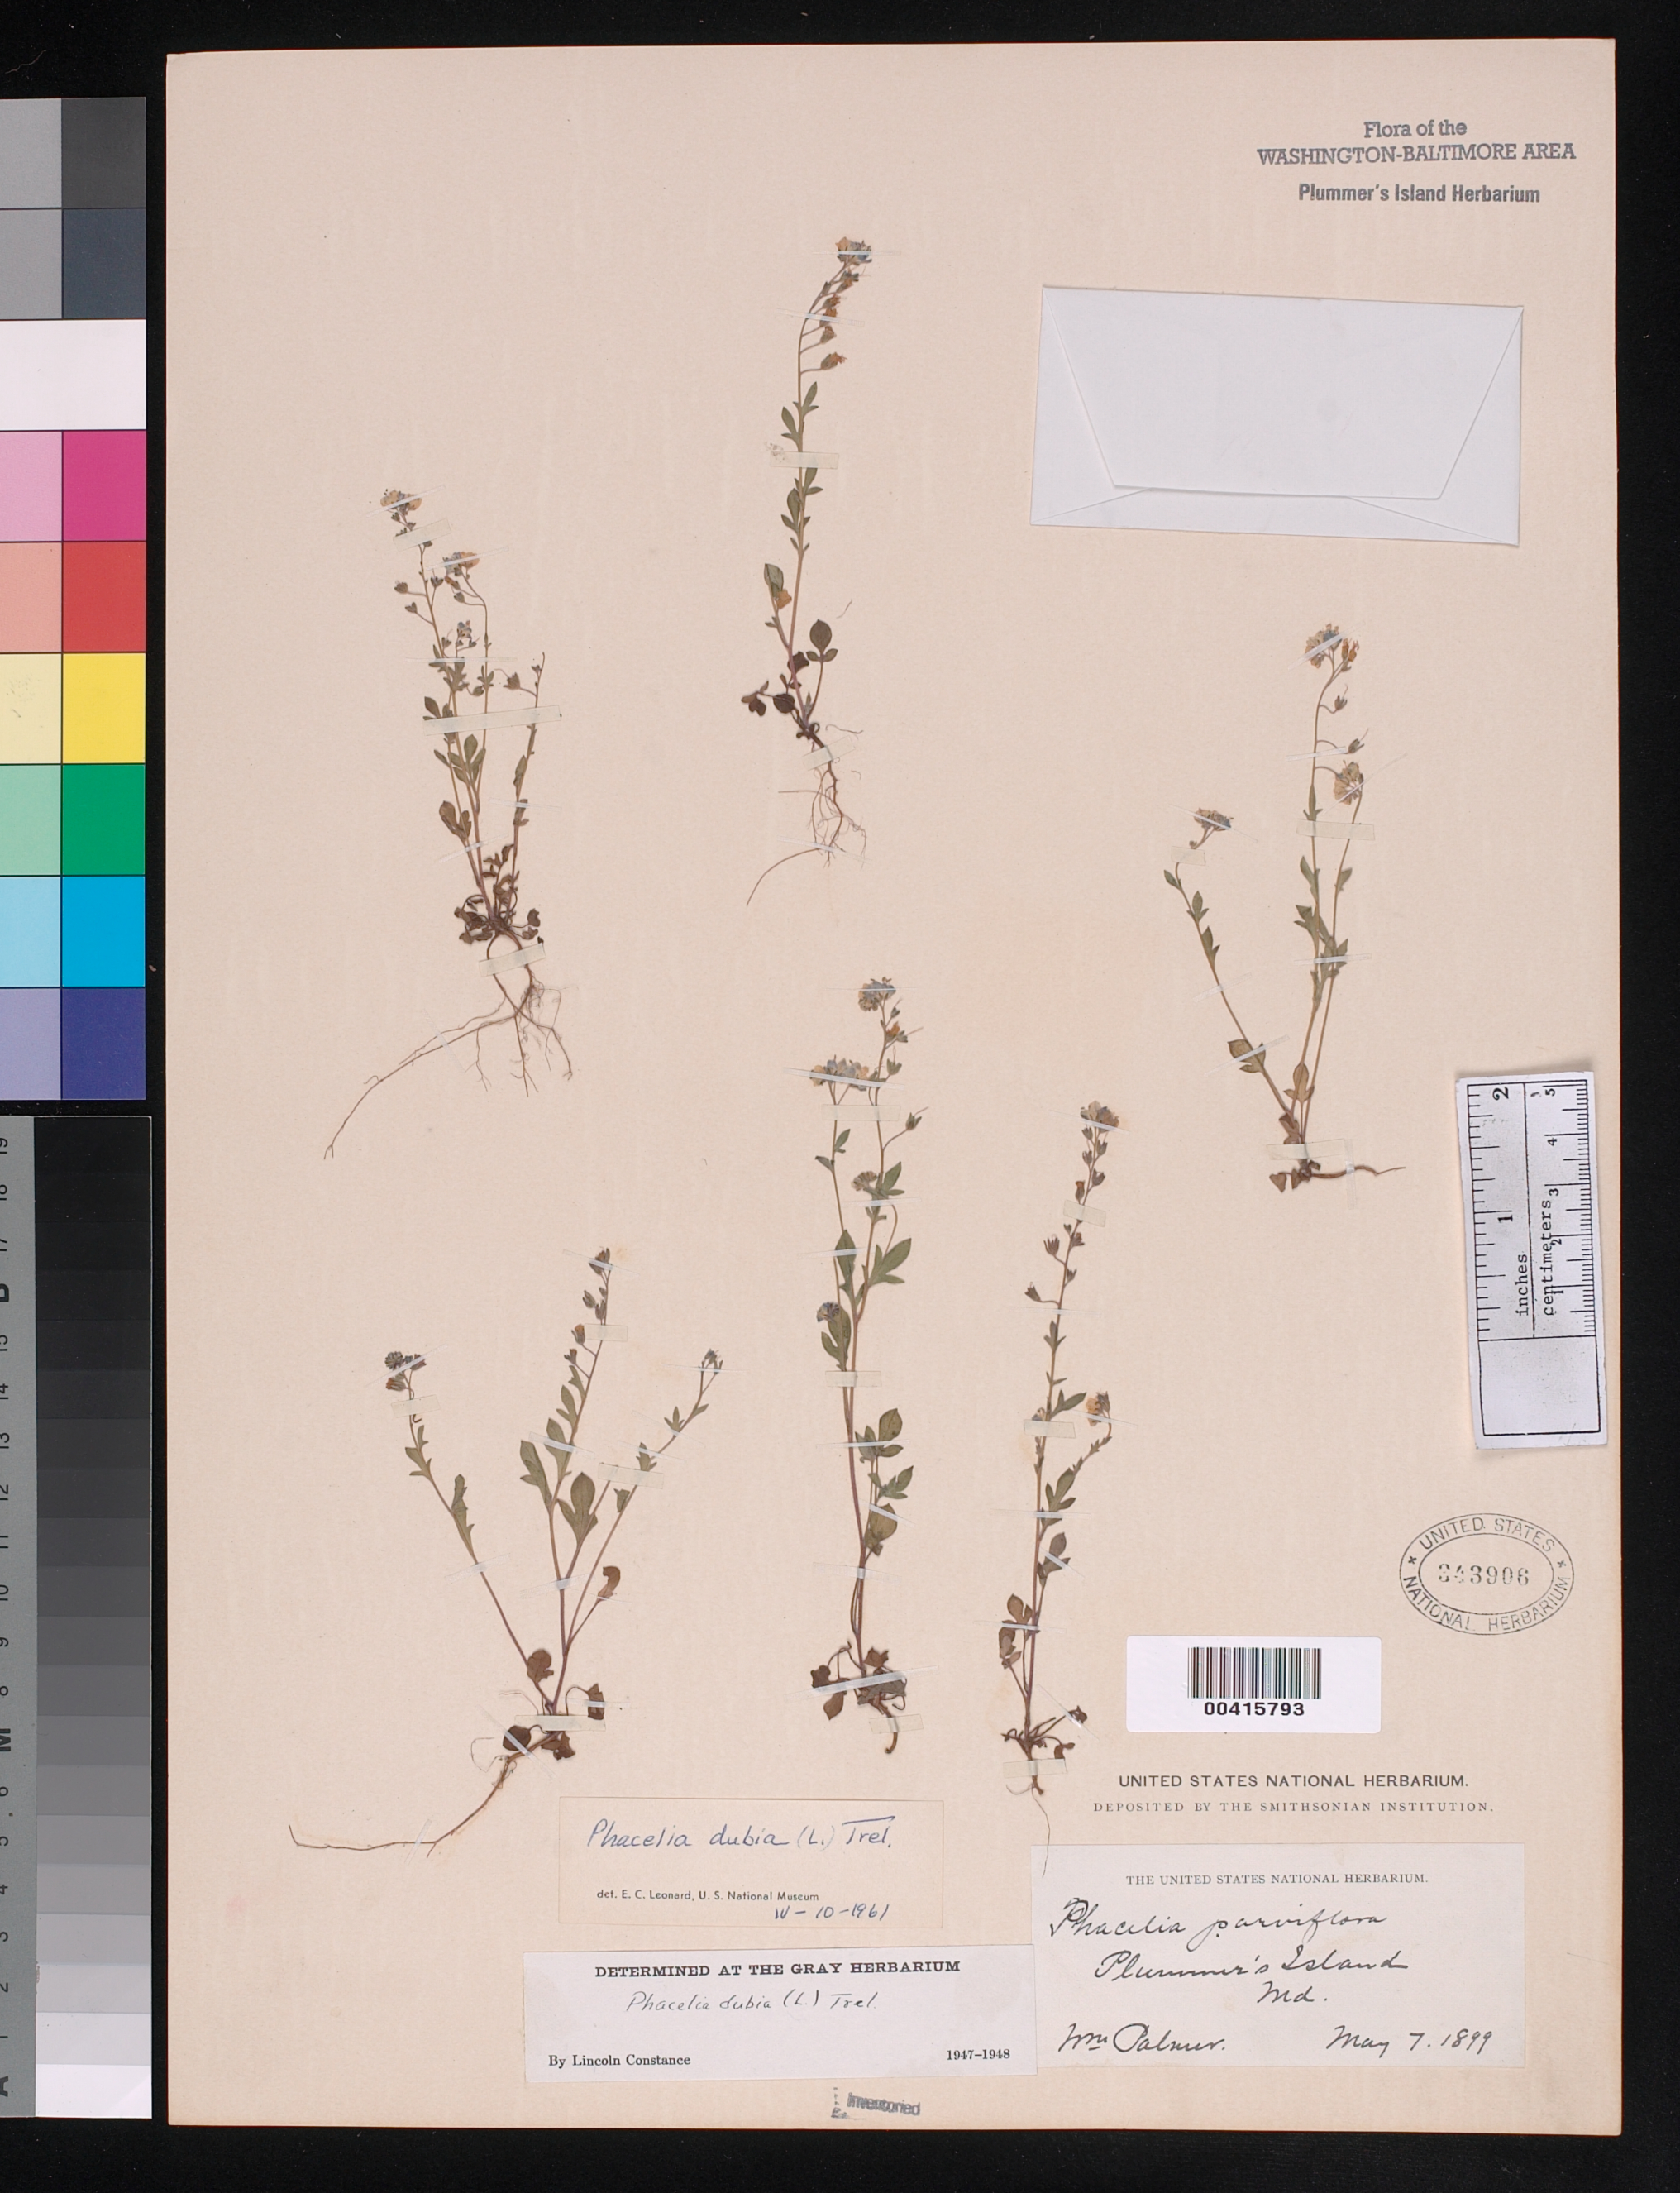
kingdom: Plantae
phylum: Tracheophyta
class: Magnoliopsida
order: Boraginales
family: Hydrophyllaceae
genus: Phacelia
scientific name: Phacelia dubia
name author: (L.) Trel.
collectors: W. Palmer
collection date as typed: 07 May 1899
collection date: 1899-05-07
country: United States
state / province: Maryland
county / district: Montgomery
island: Plummers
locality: Plummer's Island C. & O. Canal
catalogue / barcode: US 343906